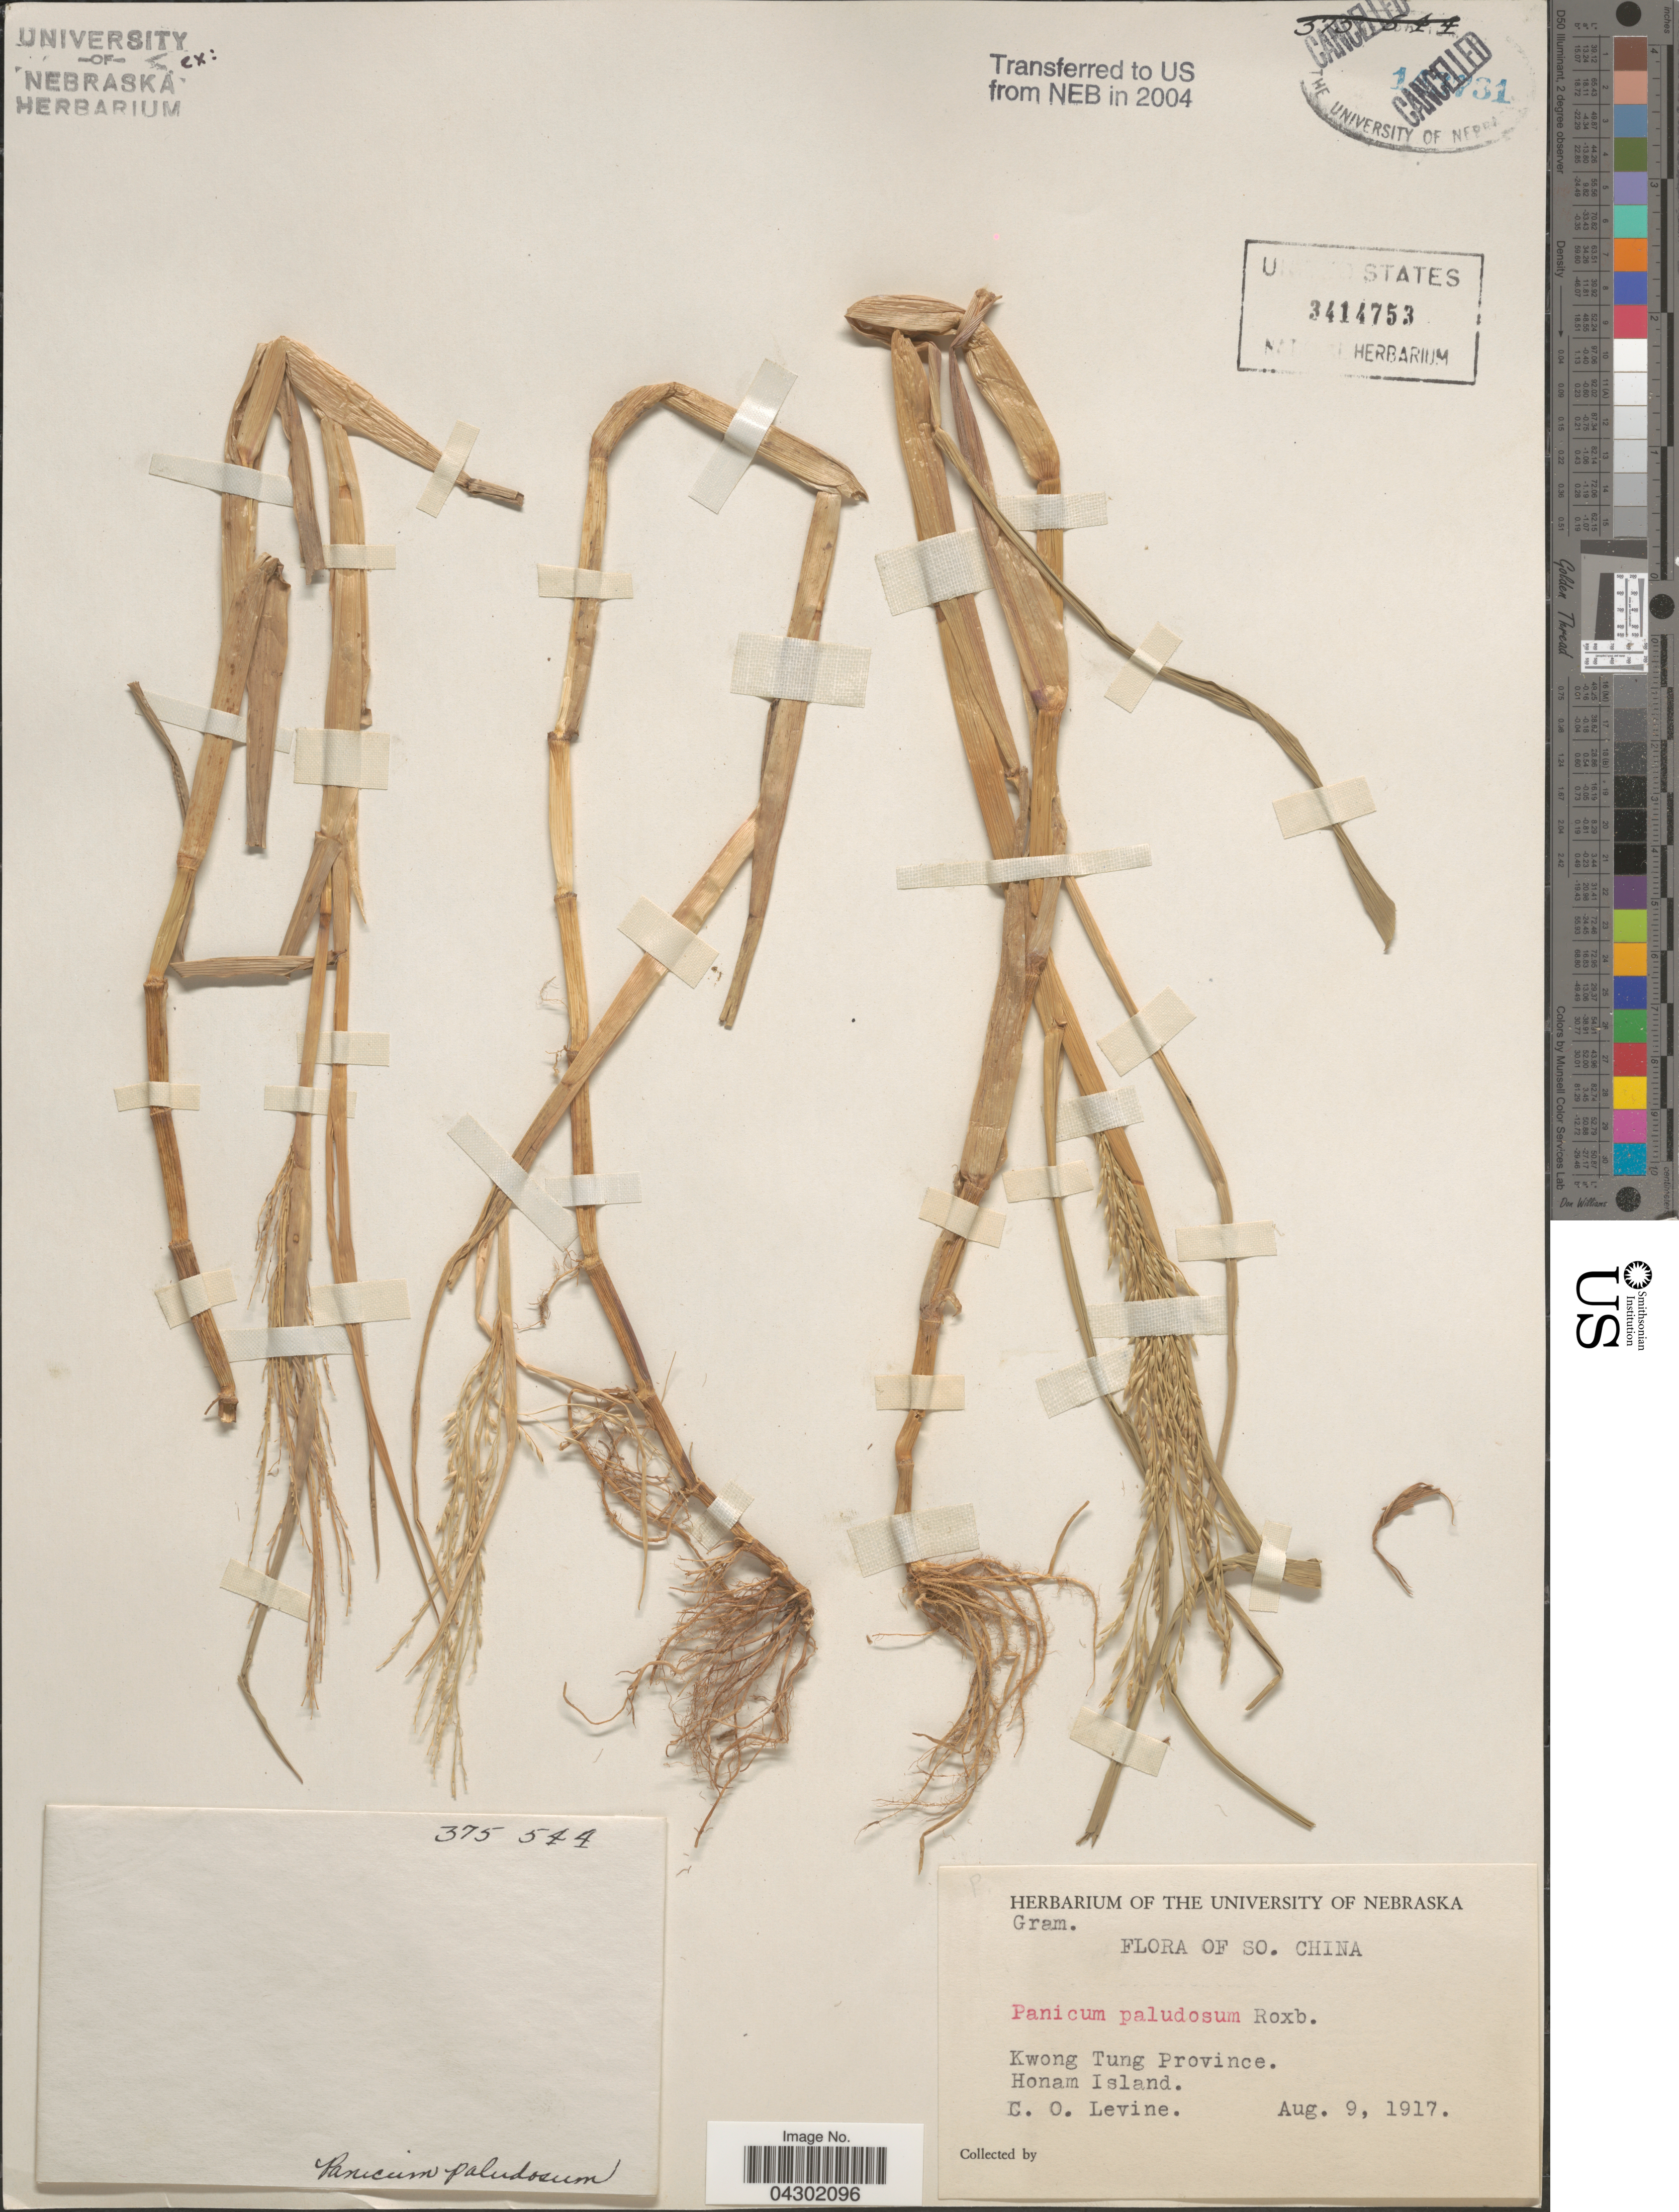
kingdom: Plantae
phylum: Tracheophyta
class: Liliopsida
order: Poales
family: Poaceae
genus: Panicum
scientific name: Panicum paludosum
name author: Roxb.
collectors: C. O. Levine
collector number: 375544?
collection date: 1917-08-09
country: China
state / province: Guangdong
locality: So. China. Kwong Tung Province. Honam Island.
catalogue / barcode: US 3414753